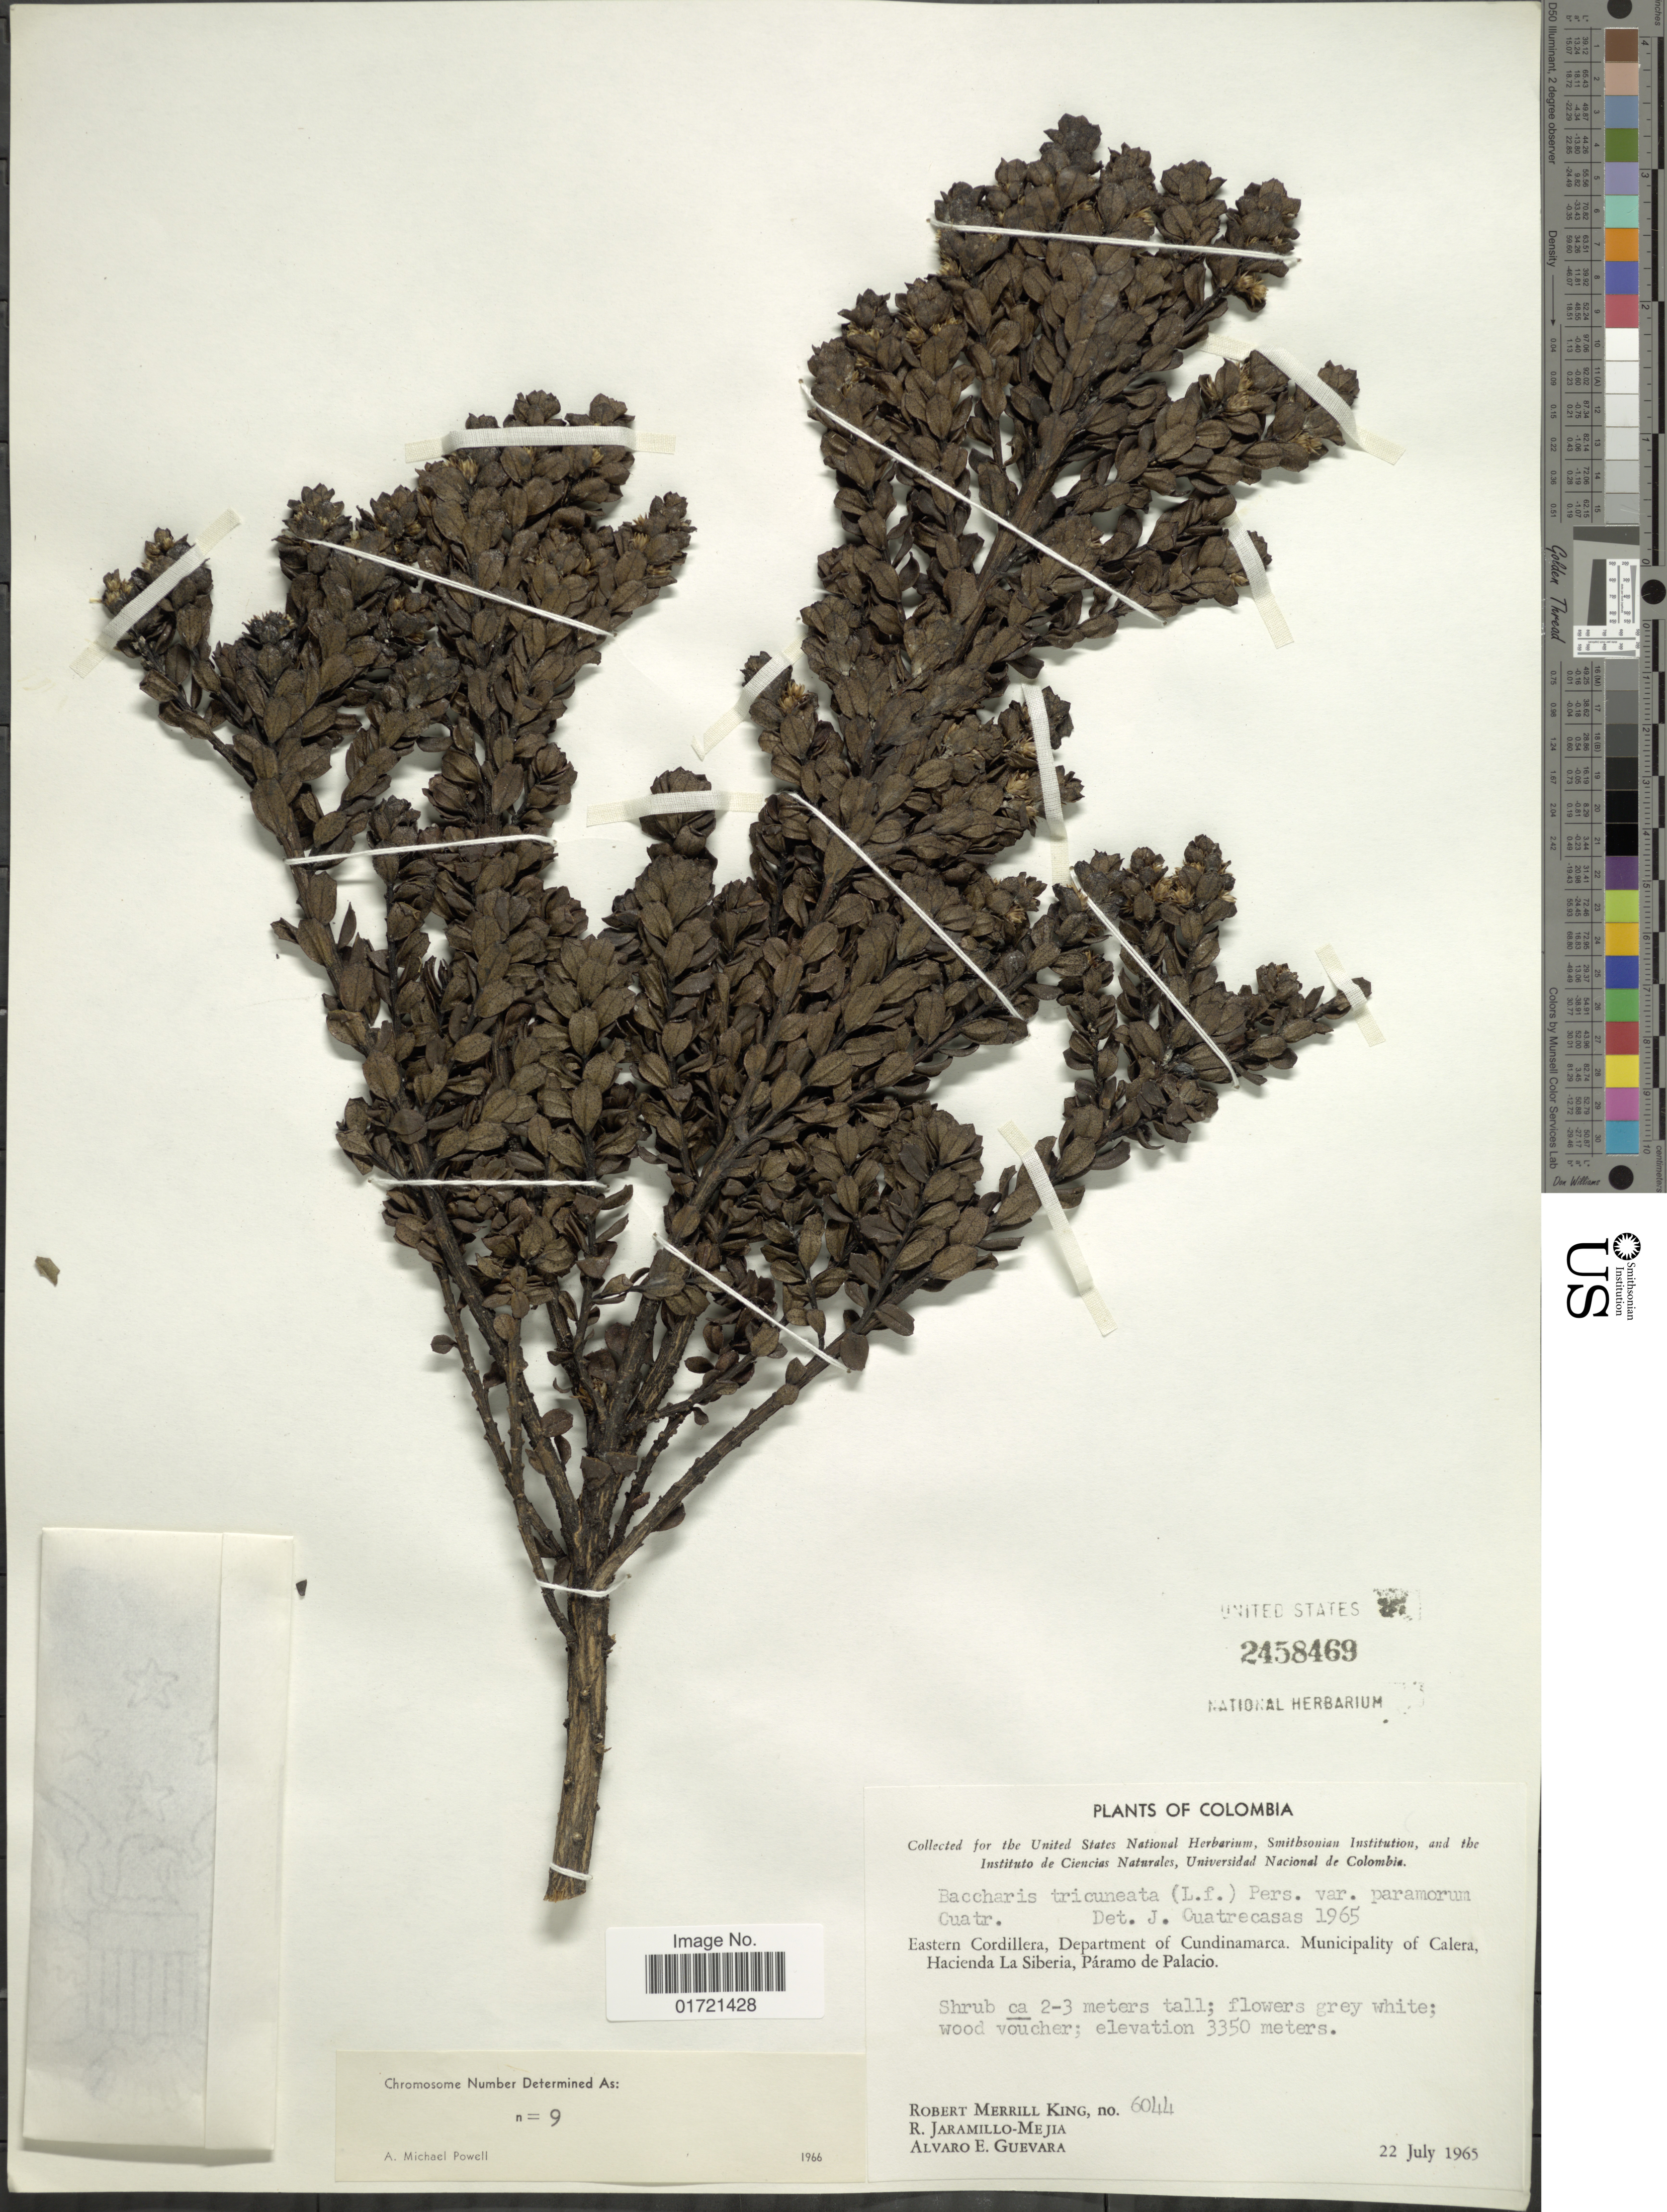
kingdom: Plantae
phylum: Tracheophyta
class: Magnoliopsida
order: Asterales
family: Asteraceae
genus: Baccharis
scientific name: Baccharis tricuneata var. paramorum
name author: Cuatrec.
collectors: R. M. King, R. Jaramillo M. & A. E. Guevara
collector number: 6044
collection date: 1965-07-22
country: Colombia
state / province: Cundinamarca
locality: Eastern Cordillera, Municipality of Calera, Hacienda La Siberia, Paramo de Palacio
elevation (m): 3350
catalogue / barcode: US 2458469